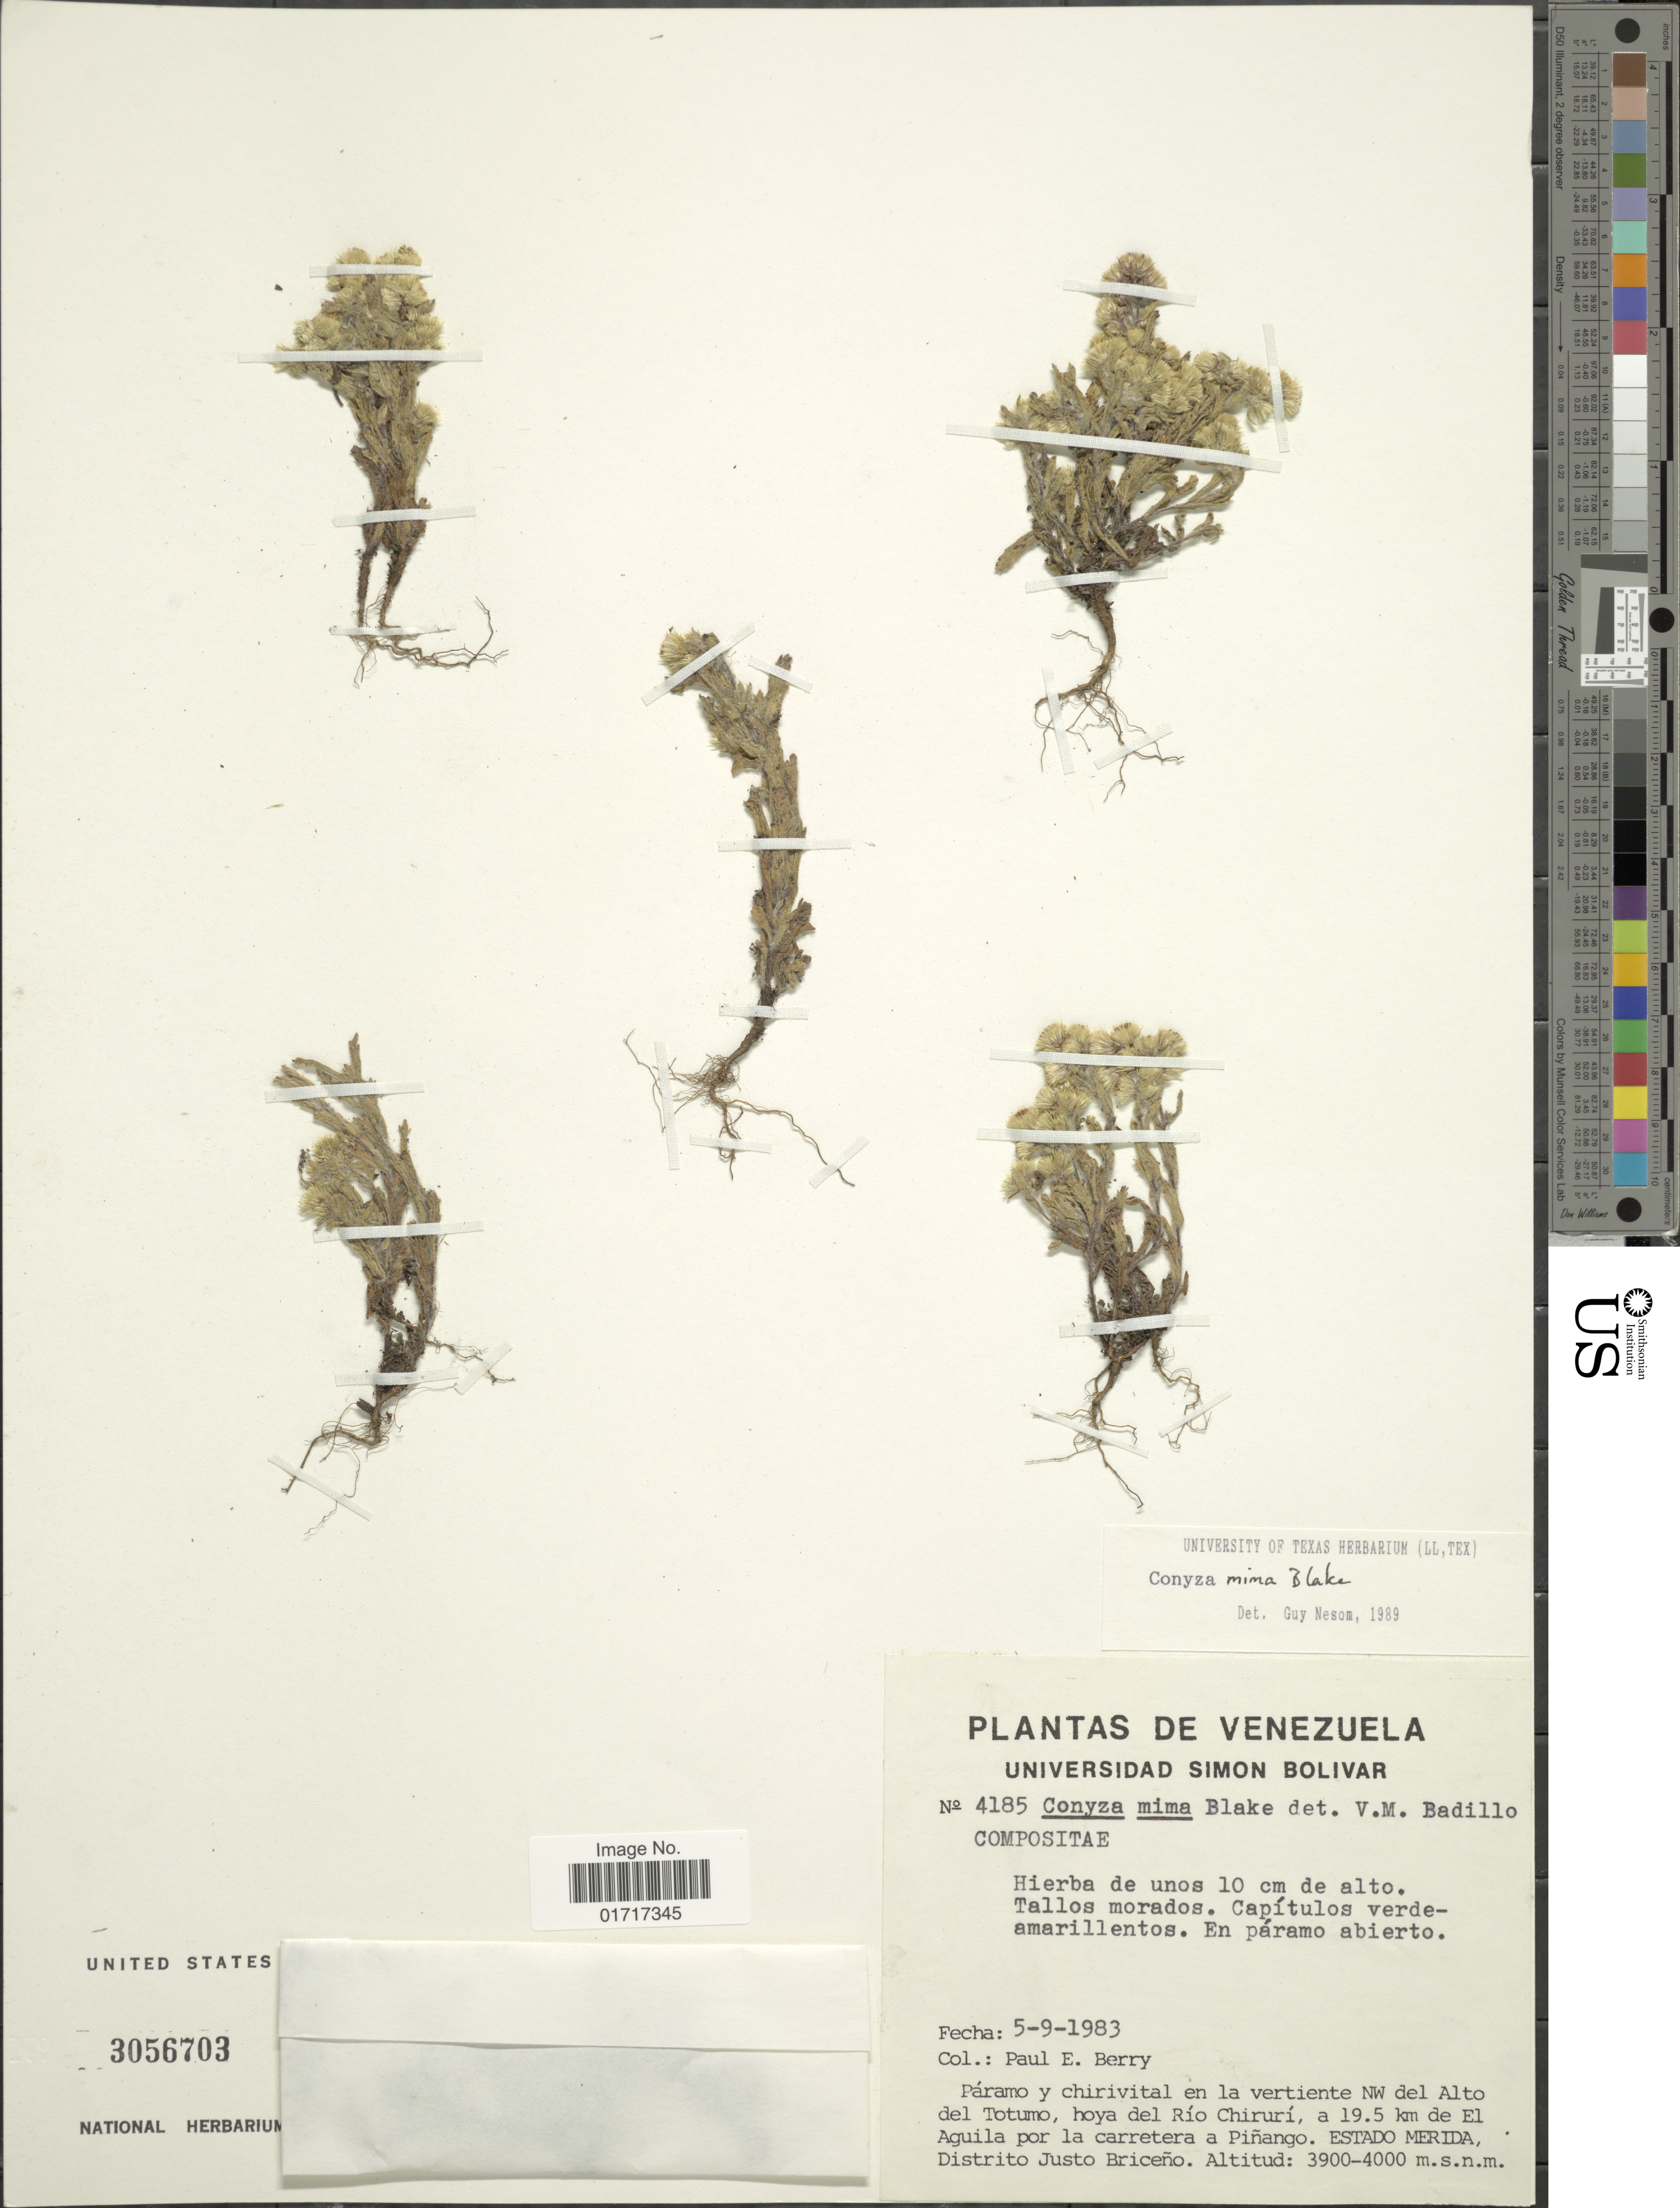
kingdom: Plantae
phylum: Tracheophyta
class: Magnoliopsida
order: Asterales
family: Asteraceae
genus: Conyza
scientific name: Conyza mima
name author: S.F. Blake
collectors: P. E. Berry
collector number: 4185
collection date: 1983-09-05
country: Venezuela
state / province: Mérida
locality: Paramo y chirivital en la vertiente NW del Alto del Totumo, hoya del Rio Chiruri, a 19.5 km de El Aguila por la carretera a Pinango. Estado Merida. Distrito Justo Briceno.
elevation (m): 3900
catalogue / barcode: US 3056703